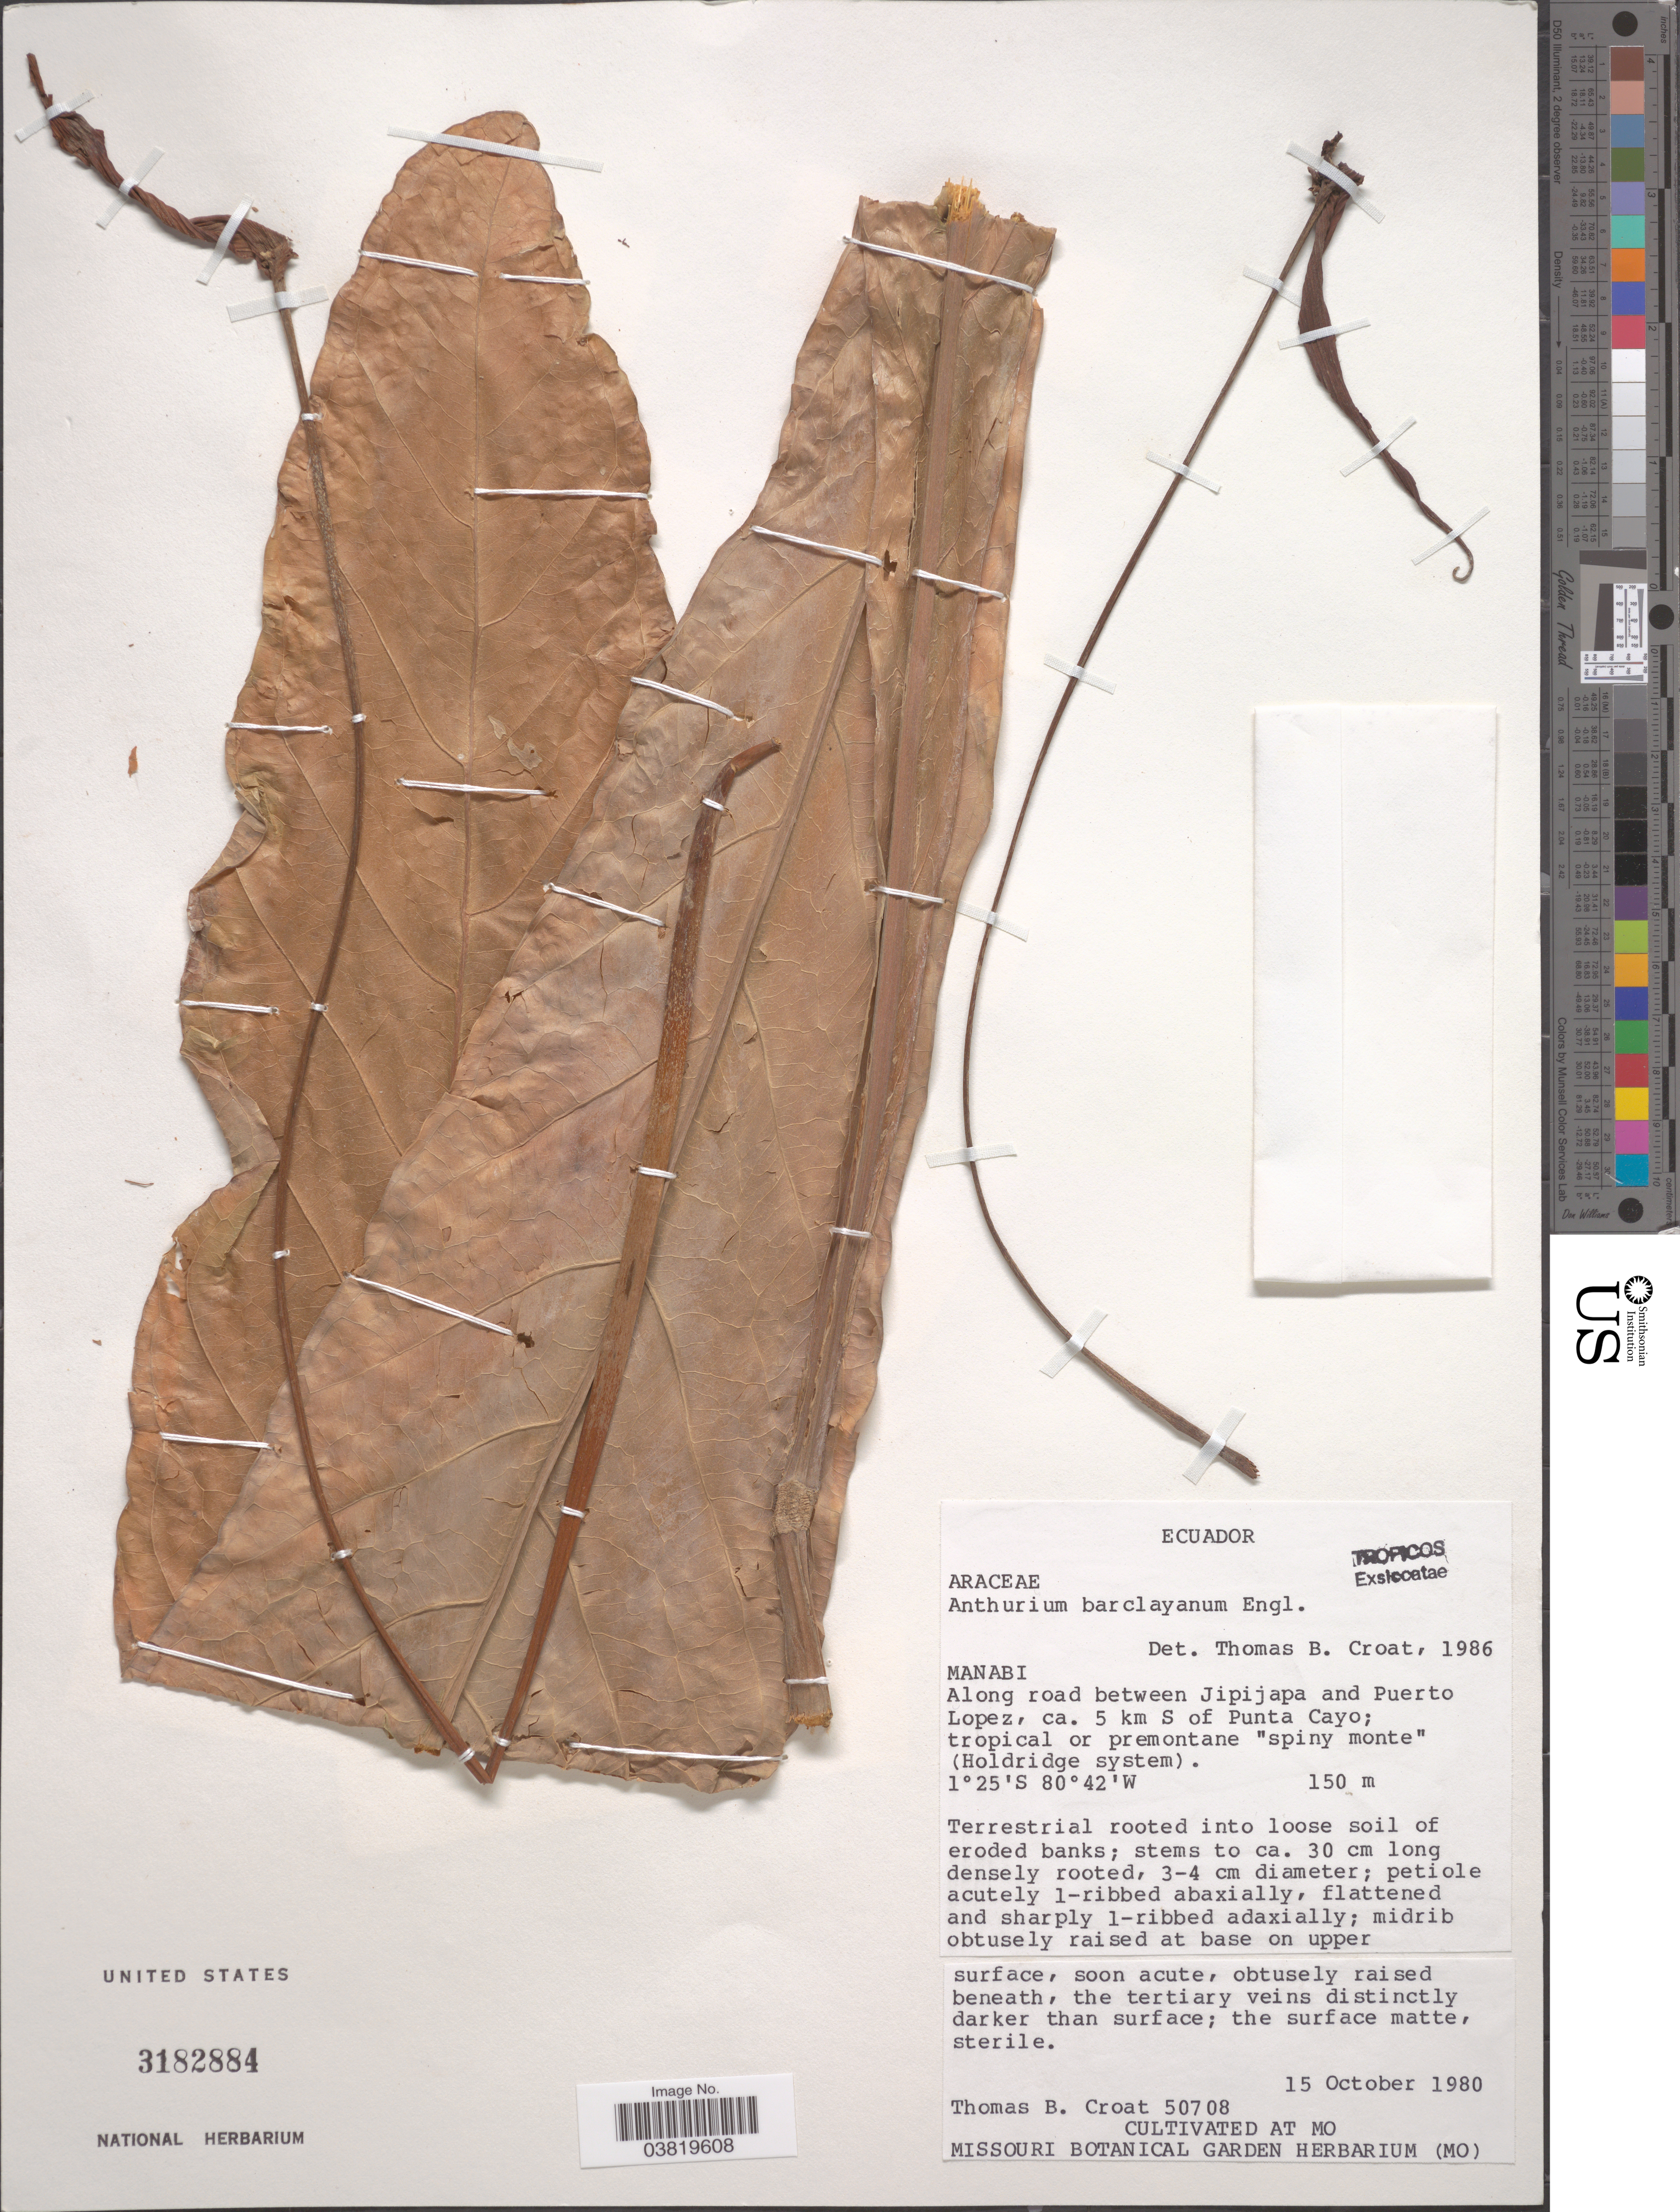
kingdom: Plantae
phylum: Tracheophyta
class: Liliopsida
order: Alismatales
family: Araceae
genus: Anthurium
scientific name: Anthurium barclayanum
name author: Engl.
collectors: T. B. Croat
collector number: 50708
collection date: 1980-10-15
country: Ecuador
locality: Cultivated at Missouri Botanical Garden Herbarium. [unsure placement] Along road between Jipijapa and Puerto Lopez, ca. 5 km S of Punta Cayo. (Holdridge system).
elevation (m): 150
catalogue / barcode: US 3182884